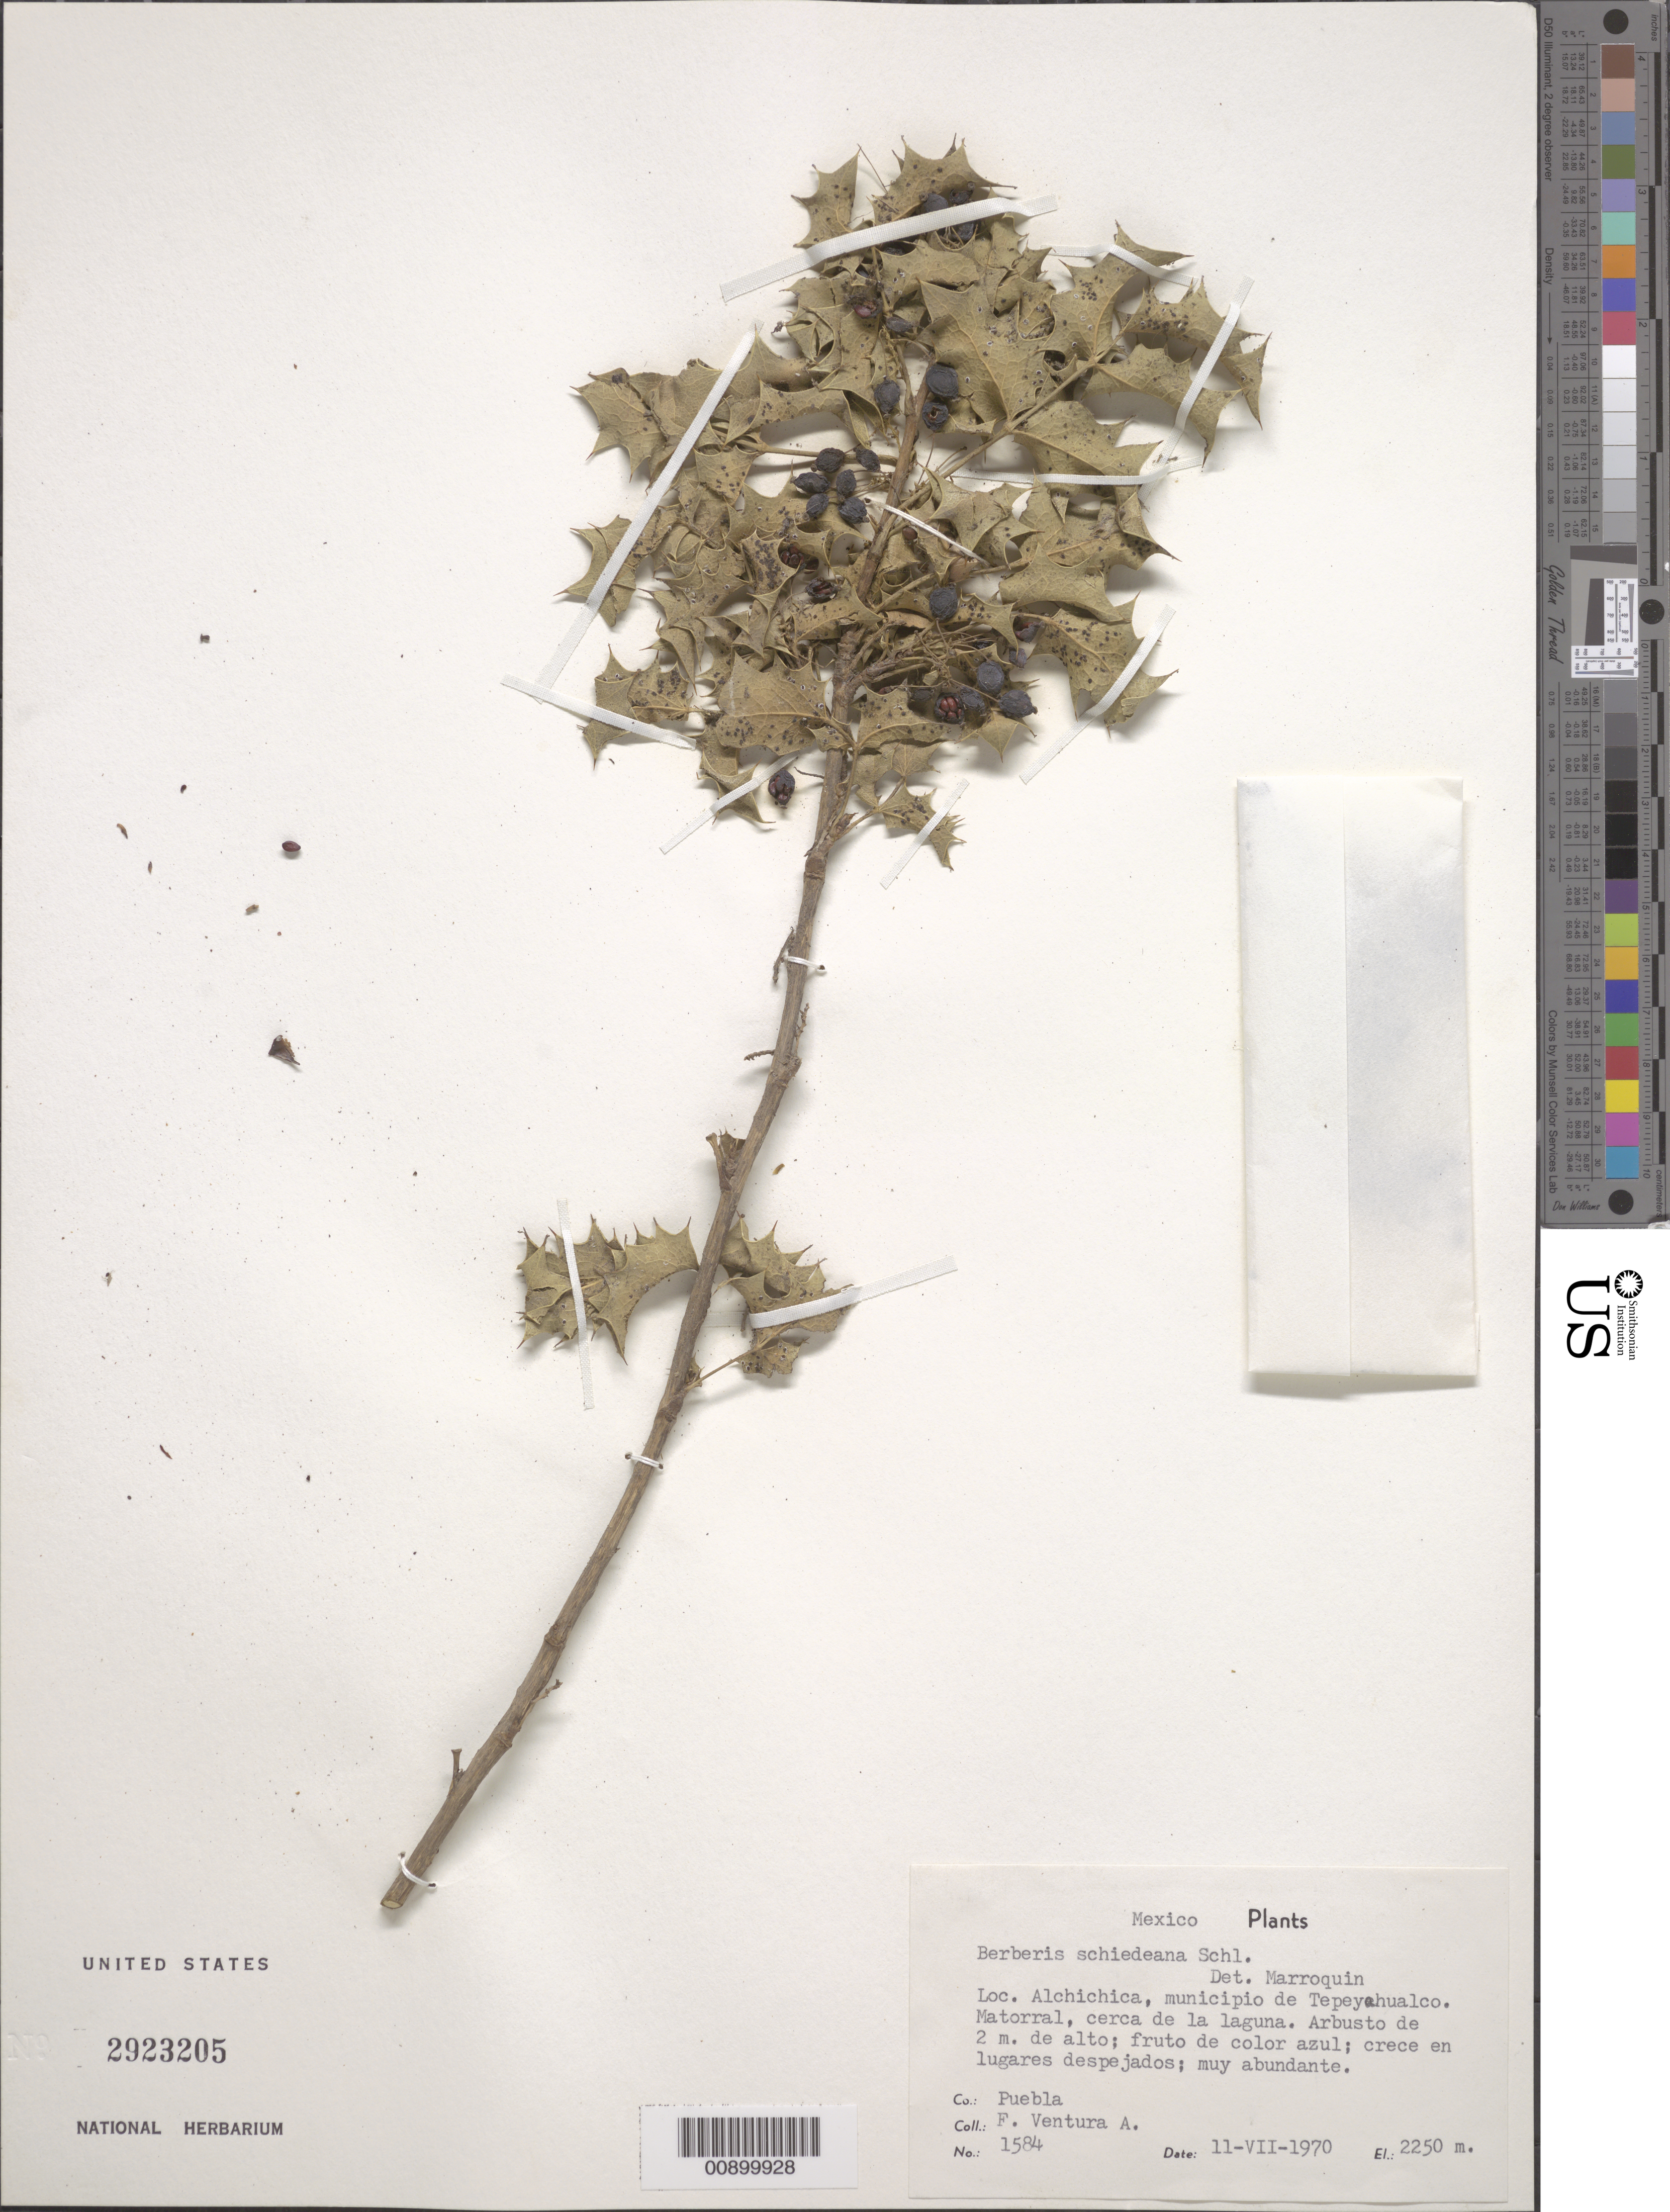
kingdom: Plantae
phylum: Tracheophyta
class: Magnoliopsida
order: Ranunculales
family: Berberidaceae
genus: Mahonia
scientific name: Mahonia trifolia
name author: Cham. & Schult.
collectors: F. Ventura A.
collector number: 1584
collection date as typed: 11 Jul 1970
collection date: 1970-07-11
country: Mexico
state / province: Puebla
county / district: Tepeyahualco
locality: Alchichica, municipio de Tepeyahualco. Cerca de la laguna.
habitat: Matorral cerca de la laguna. Crece en lugares despejados.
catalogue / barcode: US 2923205